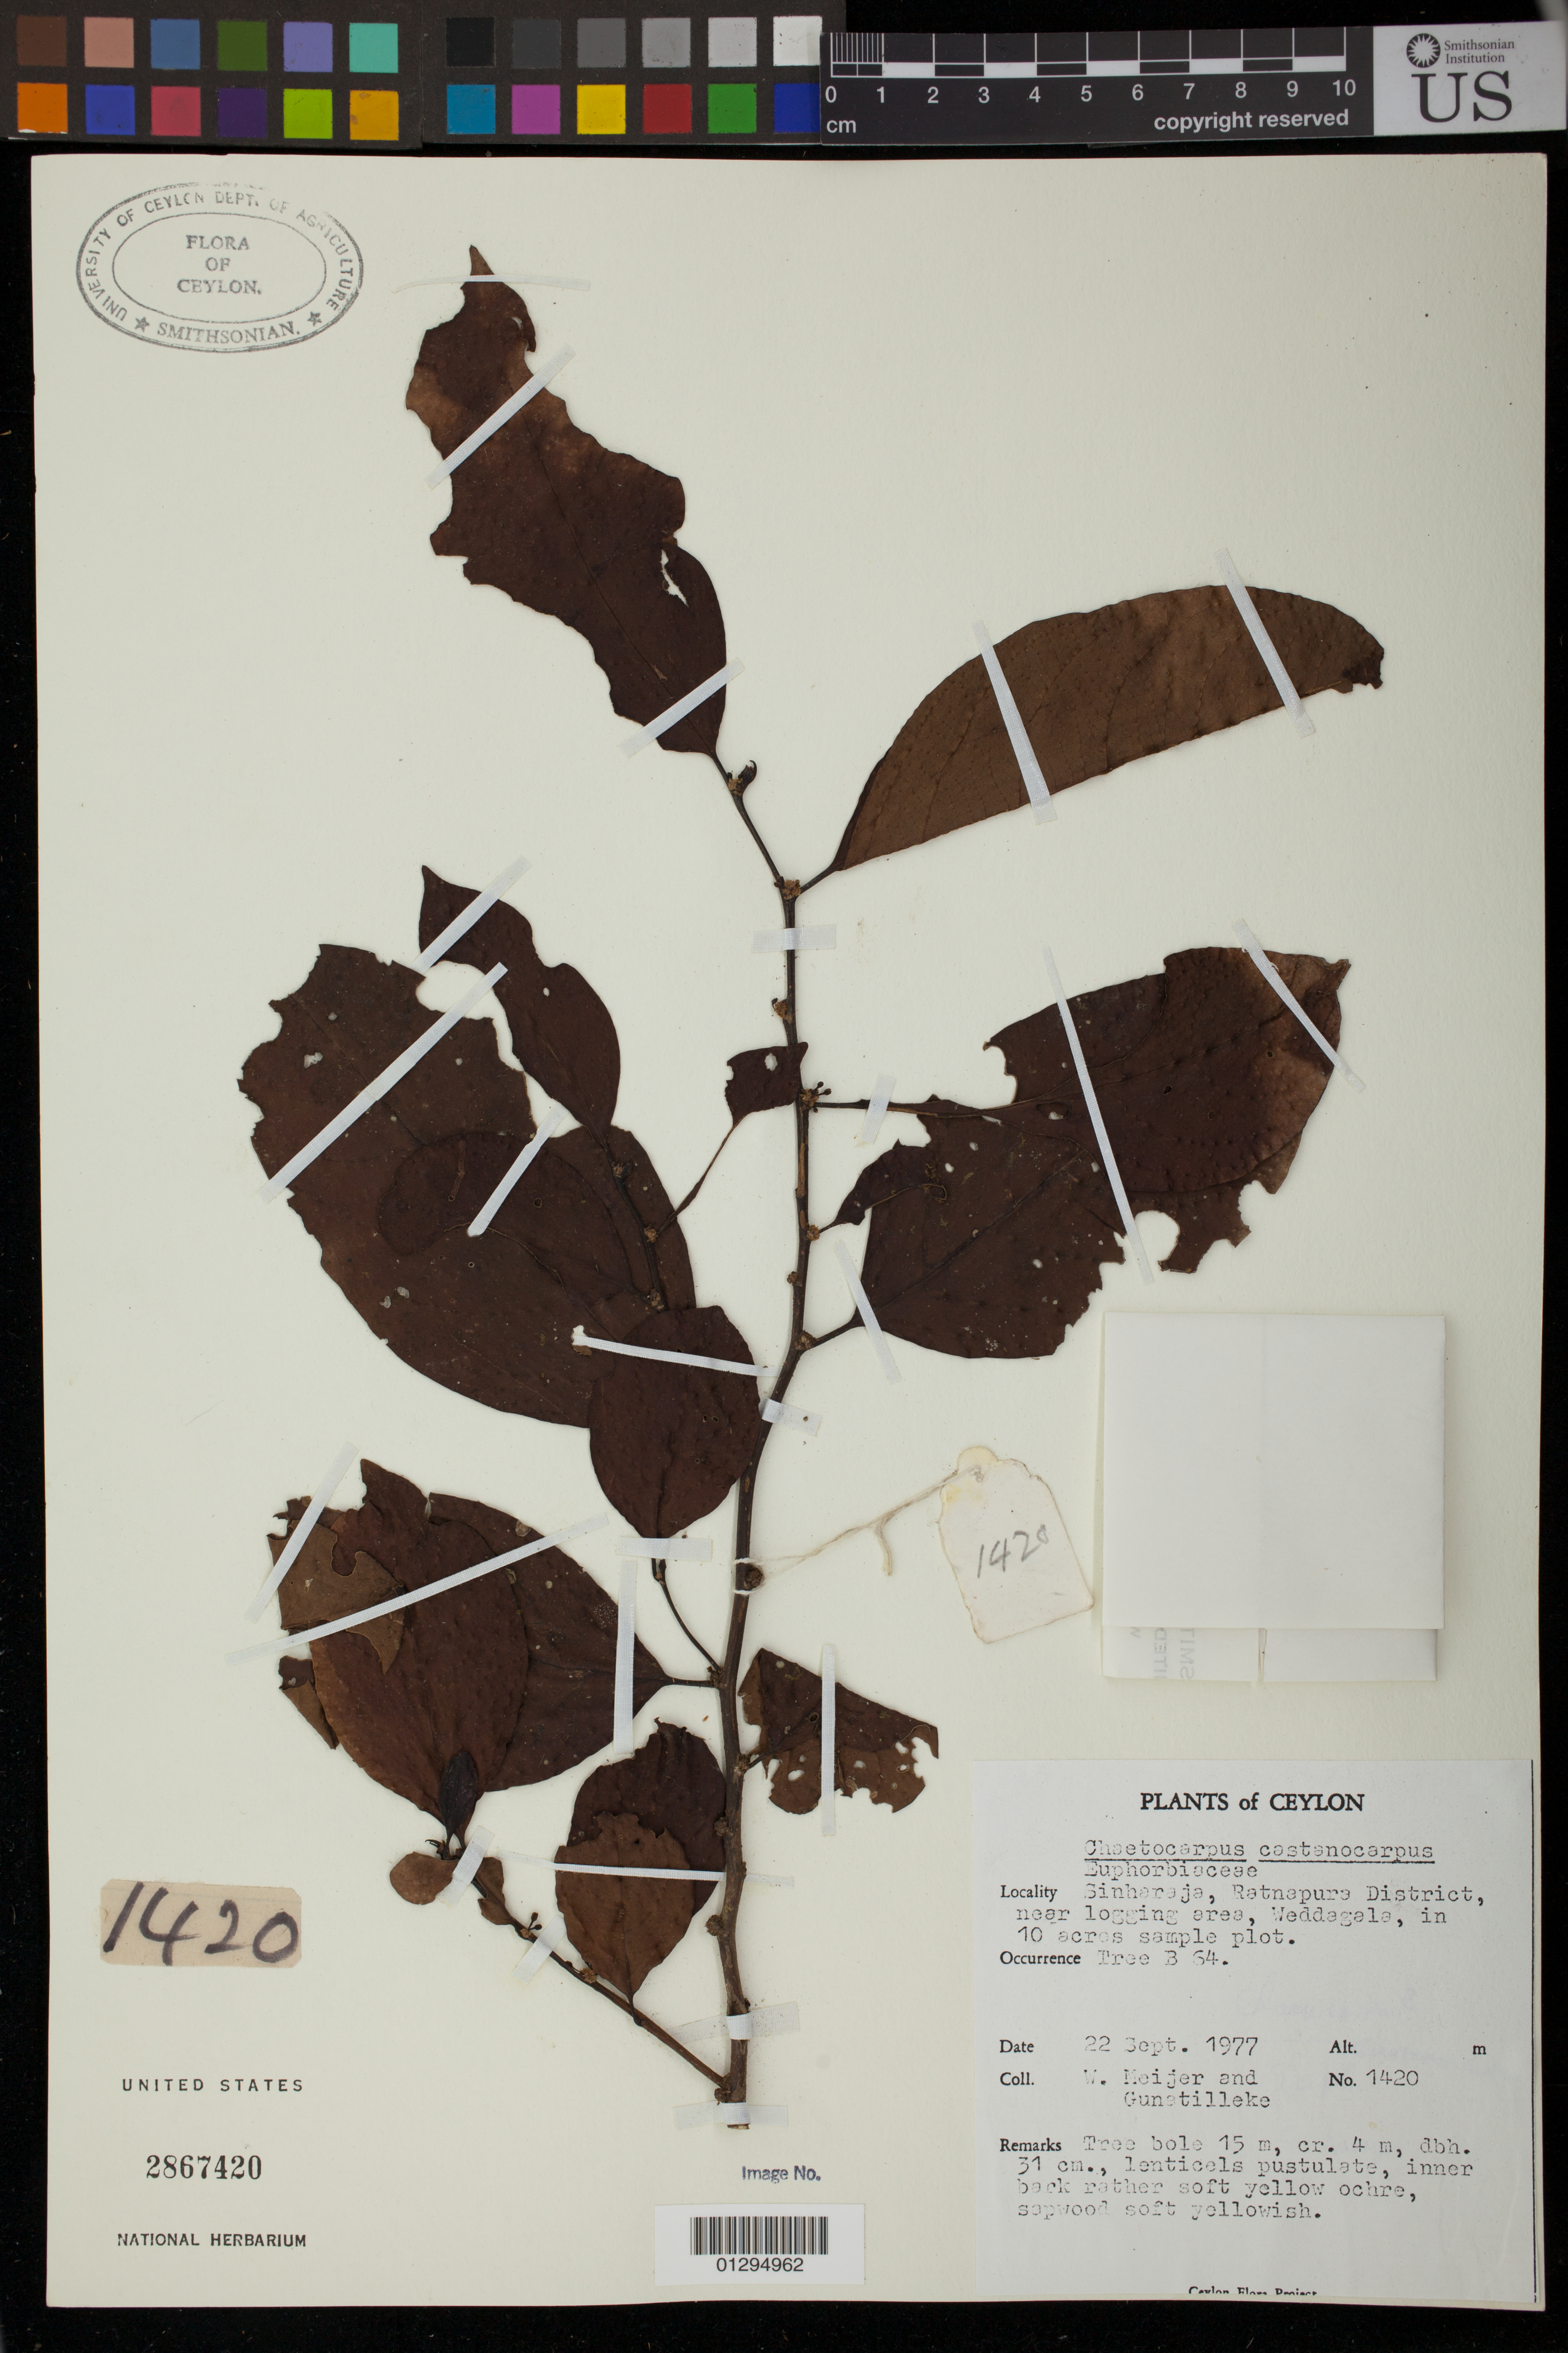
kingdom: Plantae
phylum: Tracheophyta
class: Magnoliopsida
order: Malpighiales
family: Peraceae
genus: Chaetocarpus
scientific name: Chaetocarpus castanocarpus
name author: (Roxb.) Thwaites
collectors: W. Meijer & -- Gunatilleke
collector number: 1420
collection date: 1977-09-22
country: Sri Lanka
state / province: Sabaragamuwa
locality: Sinhareja, Ratnapura District, near logging area, Weddagala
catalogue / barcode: US 2867420